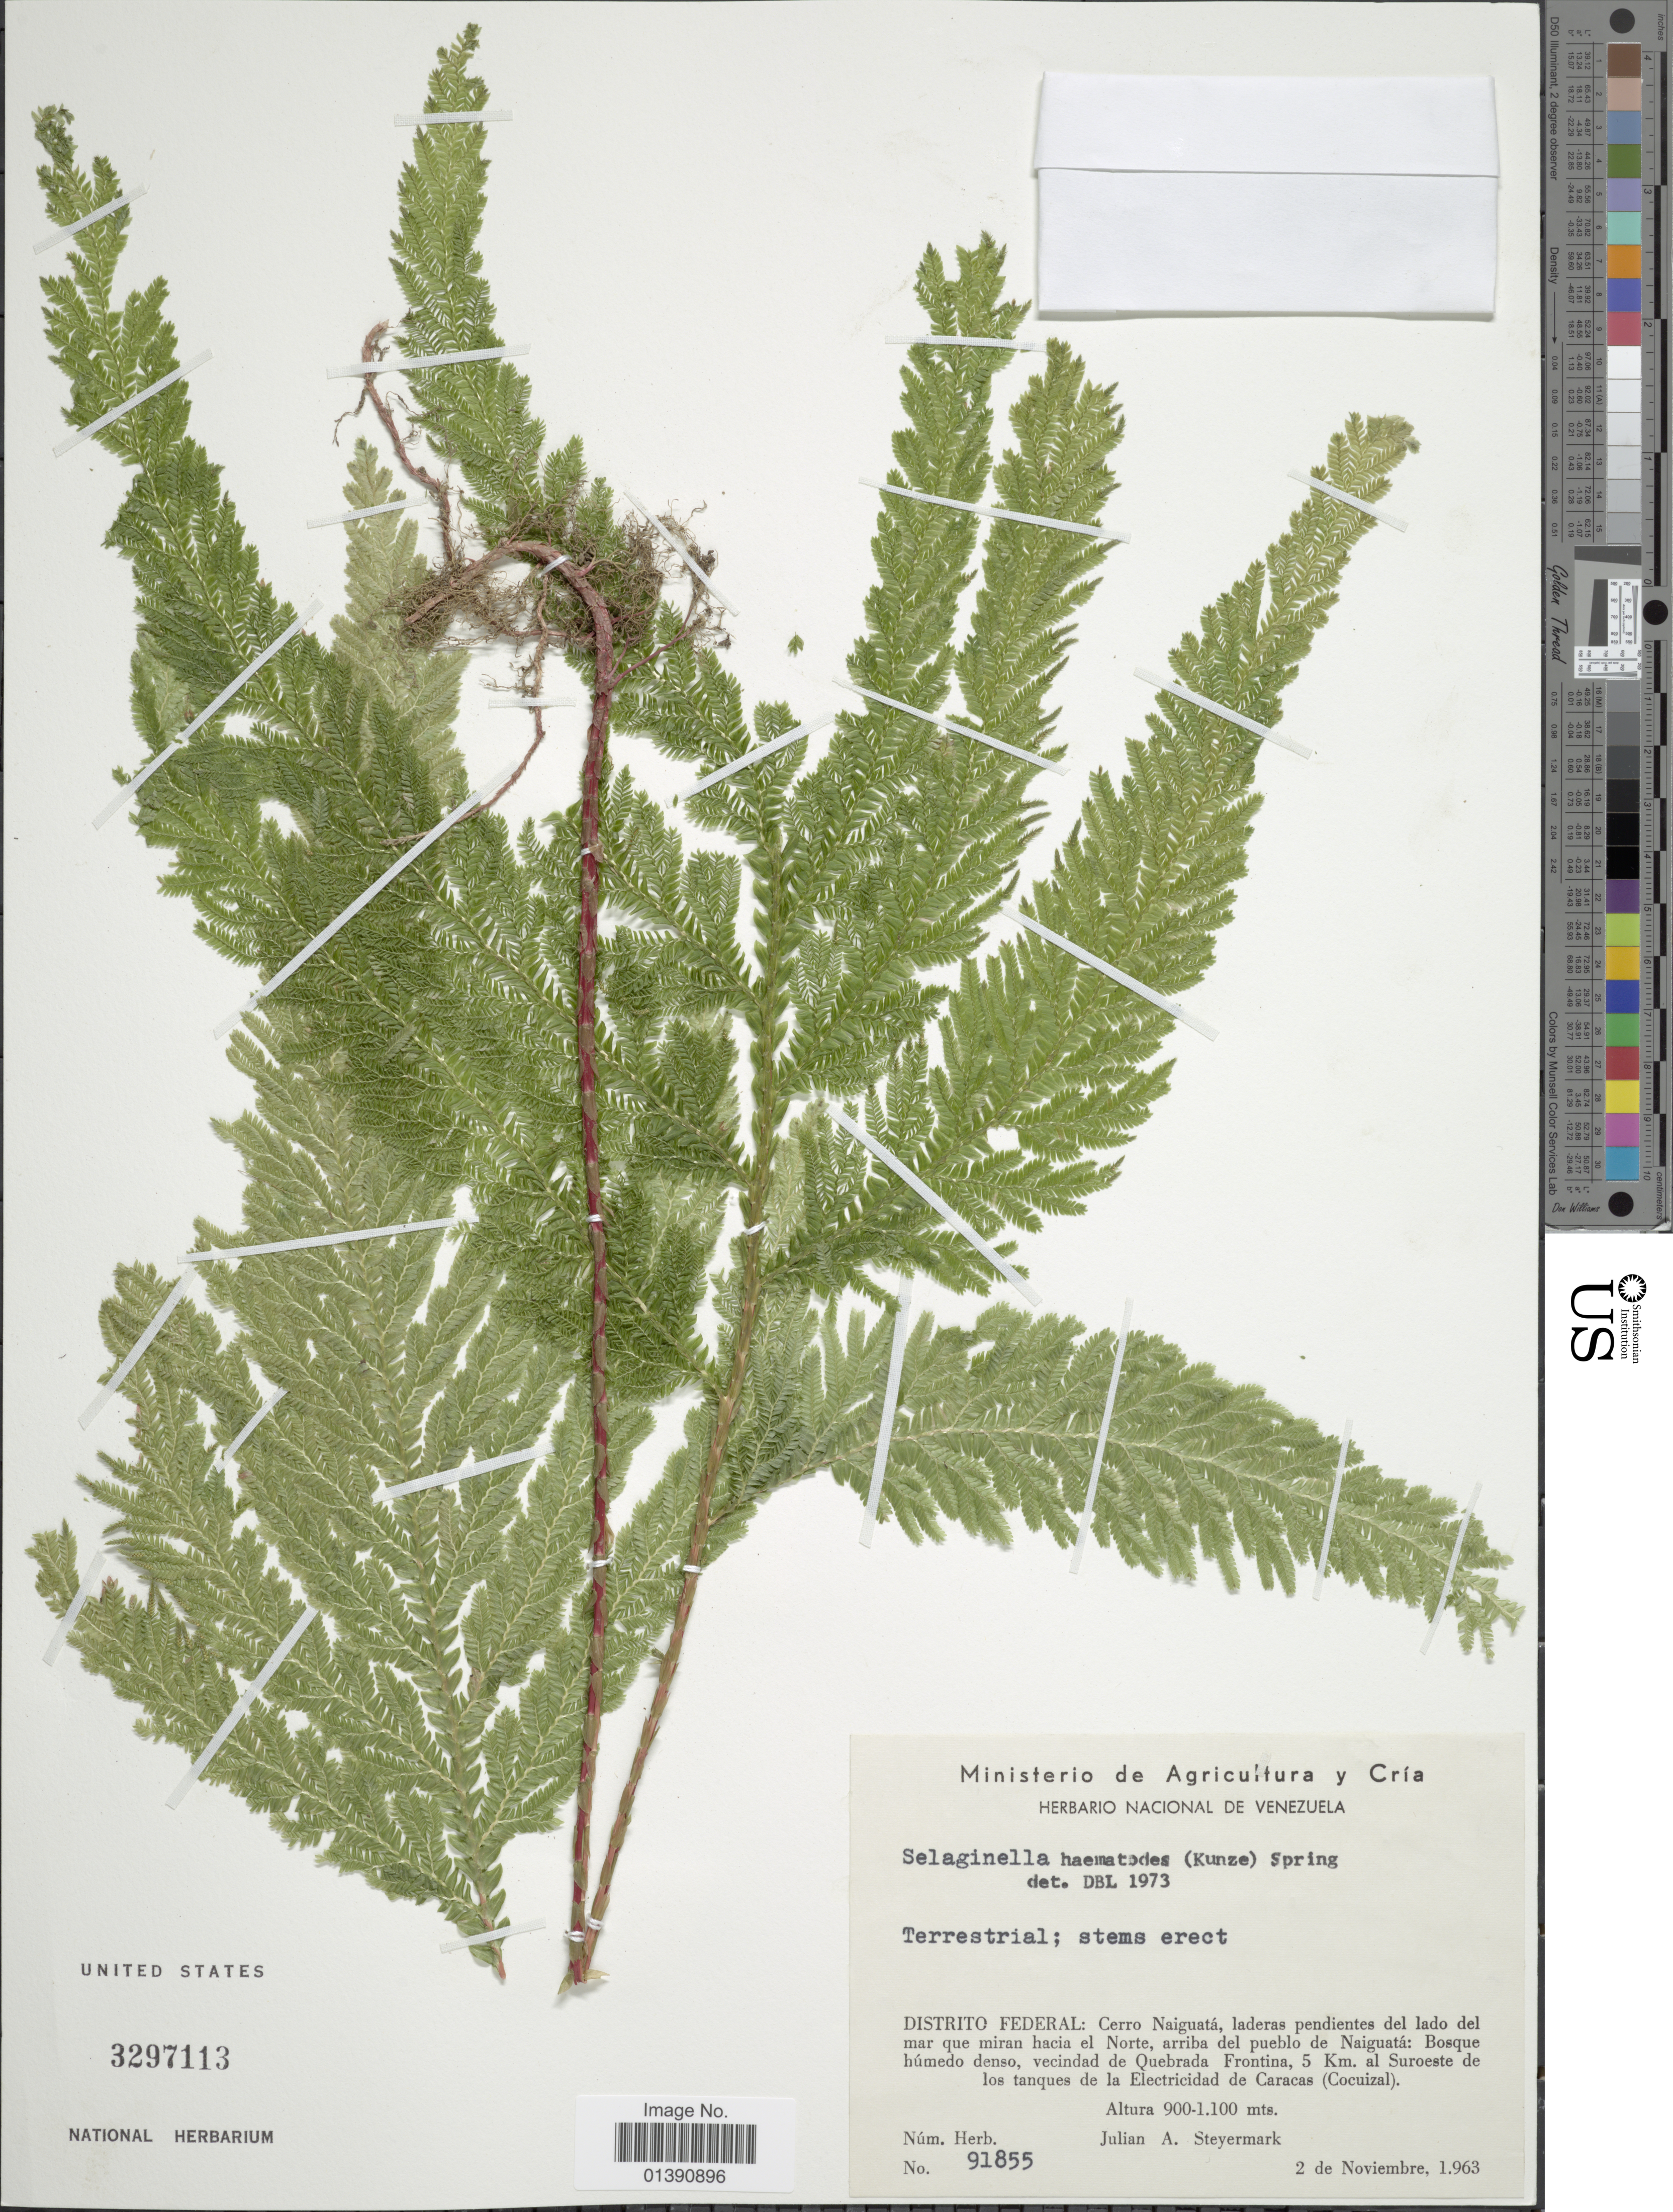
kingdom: Plantae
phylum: Tracheophyta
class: Lycopodiopsida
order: Selaginellales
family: Selaginellaceae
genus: Selaginella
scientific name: Selaginella haematodes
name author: (Kunze) Spring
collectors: J. Steyermark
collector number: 91855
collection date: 1963-11-02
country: Venezuela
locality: Distrito federal: Cerro Naiguatá, laderas pendientes del lado del mar que miran hacia el Norte, arriba del pueblo de Naiguatá: Bosque húmedo denso, vecindad de Quebrada Frontina, 5 km al Suroeste de los tanques de la Electricdad de Caracas (Cocuizal)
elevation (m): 900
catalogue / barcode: US 3297113